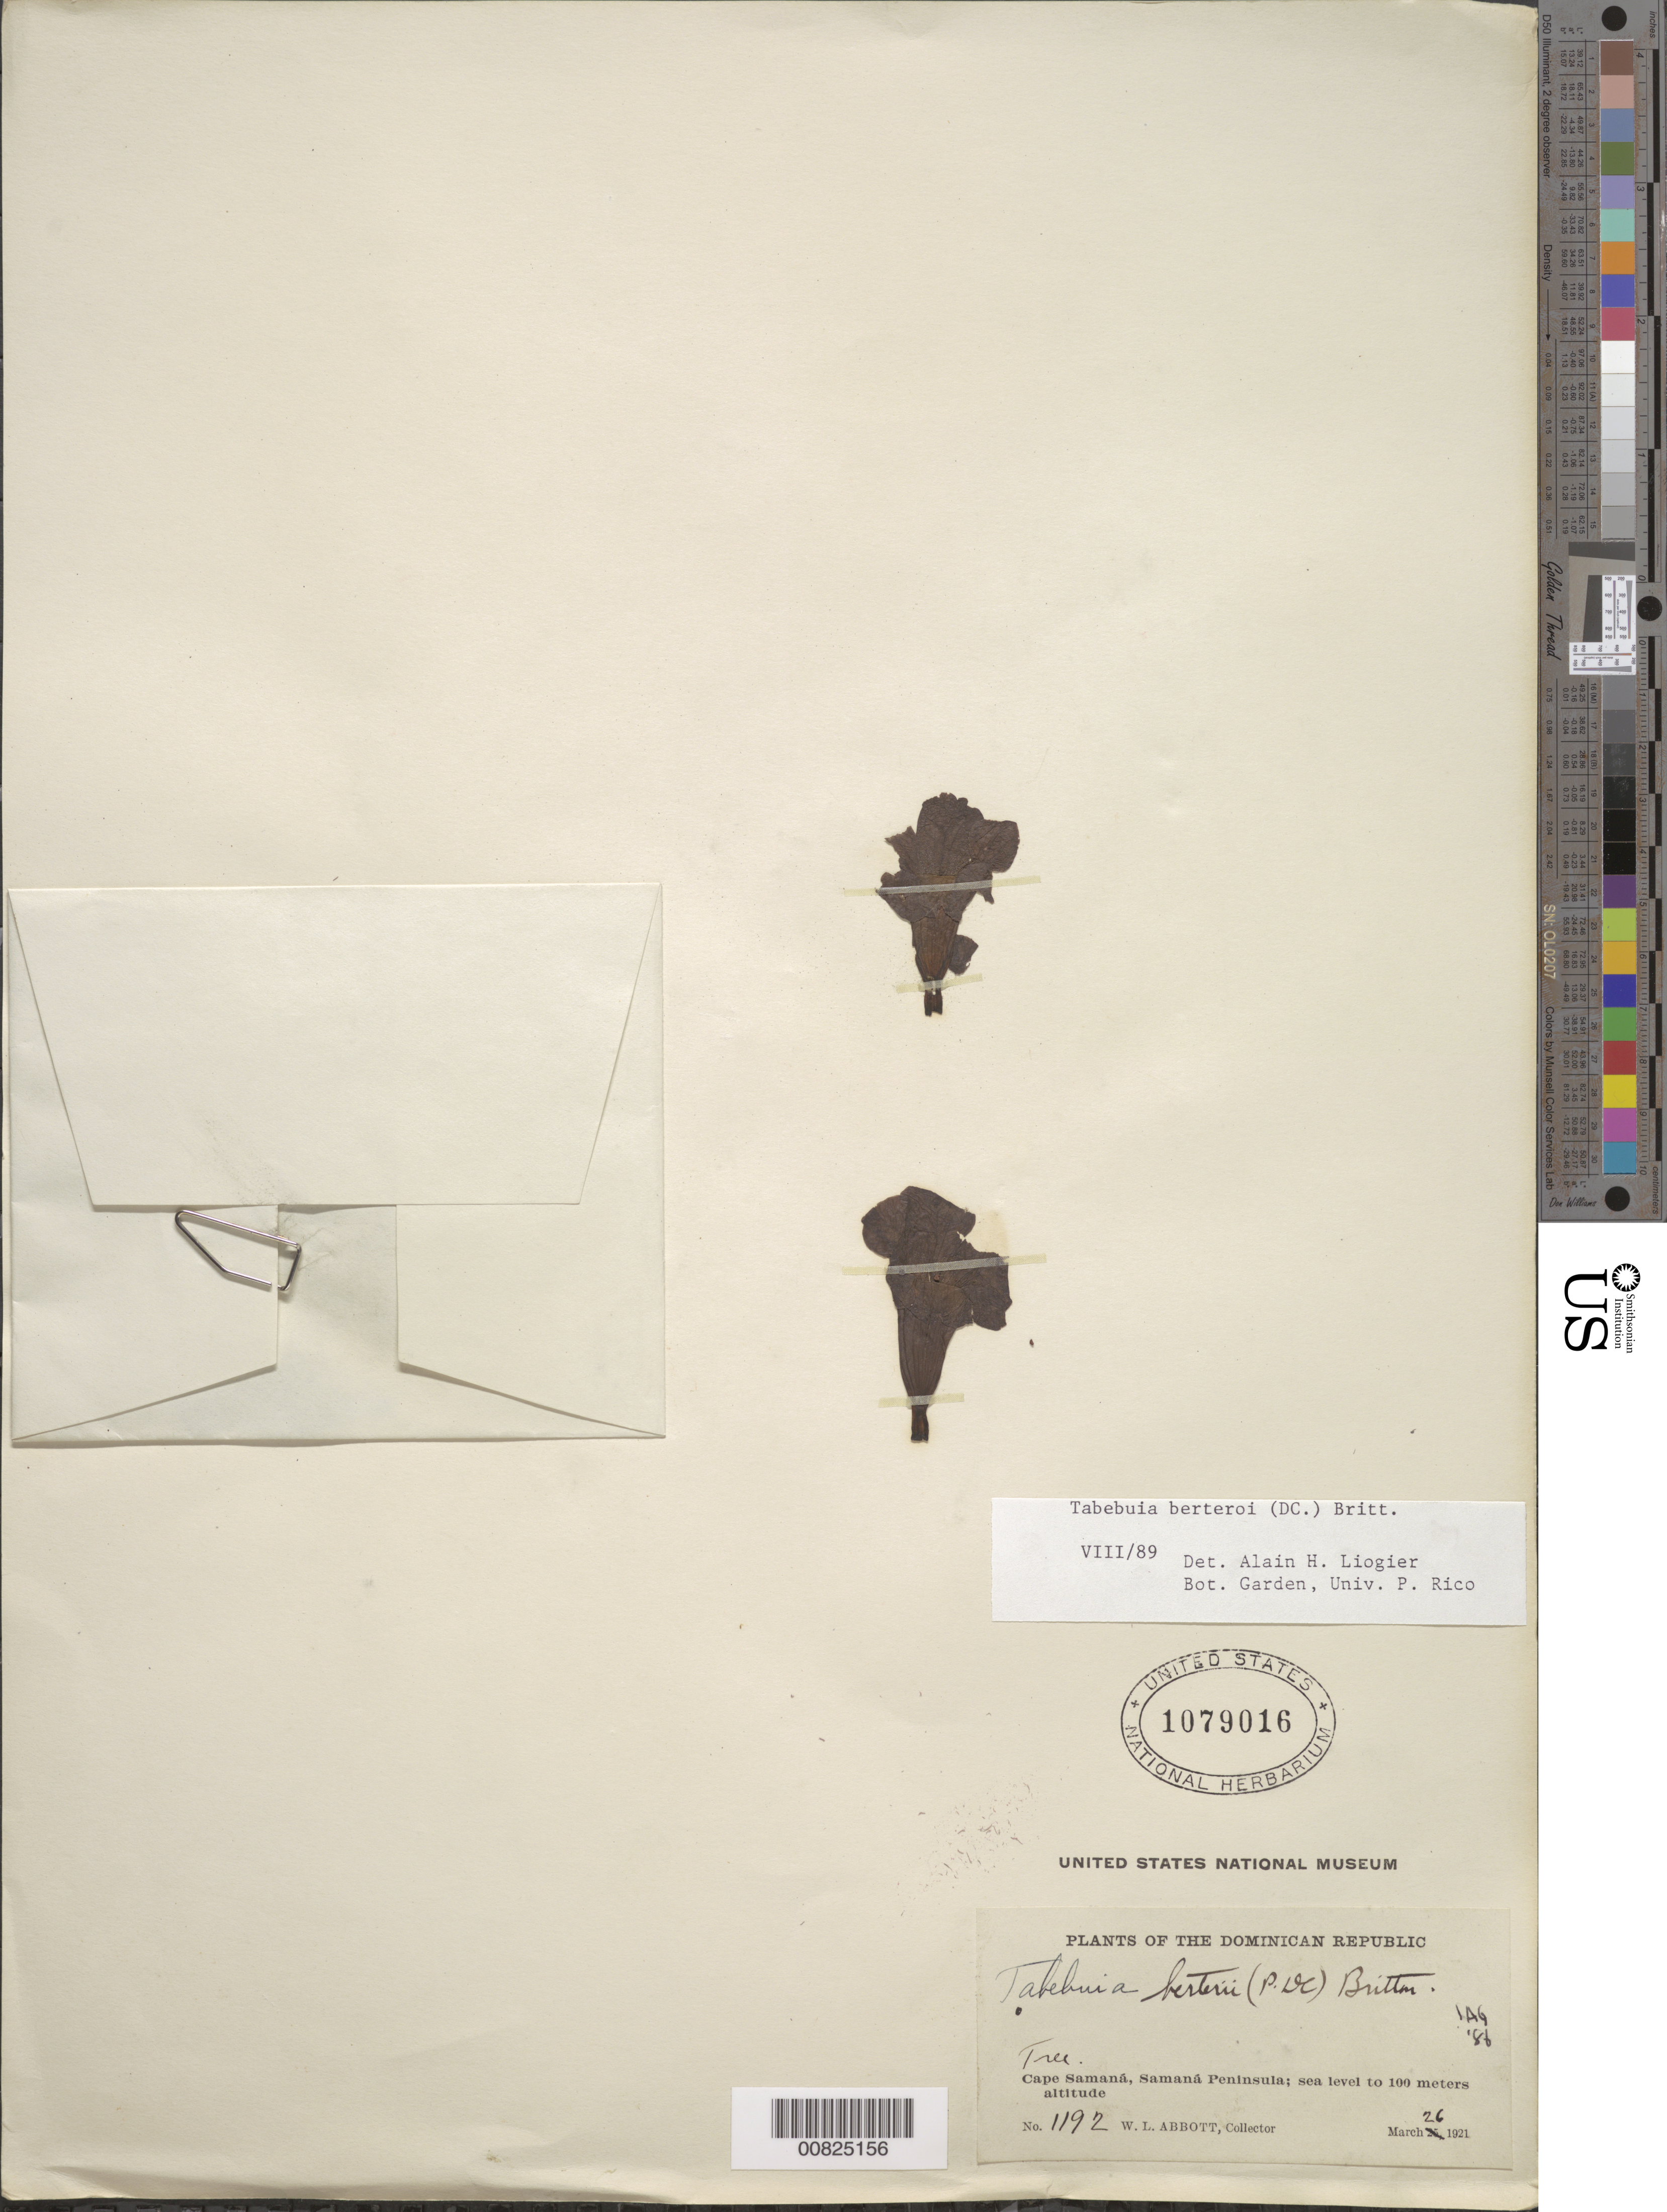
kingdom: Plantae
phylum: Tracheophyta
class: Magnoliopsida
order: Lamiales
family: Bignoniaceae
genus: Tabebuia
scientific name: Tabebuia berteroi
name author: (DC.) Britton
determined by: Liogier, Alain H.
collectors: W. L. Abbott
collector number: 1192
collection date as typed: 26 Mar 1921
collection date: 1921-03-26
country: Dominican Republic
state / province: Samana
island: Hispaniola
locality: Cape Samaná, Samaná Peninsula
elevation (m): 0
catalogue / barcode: US 1079016